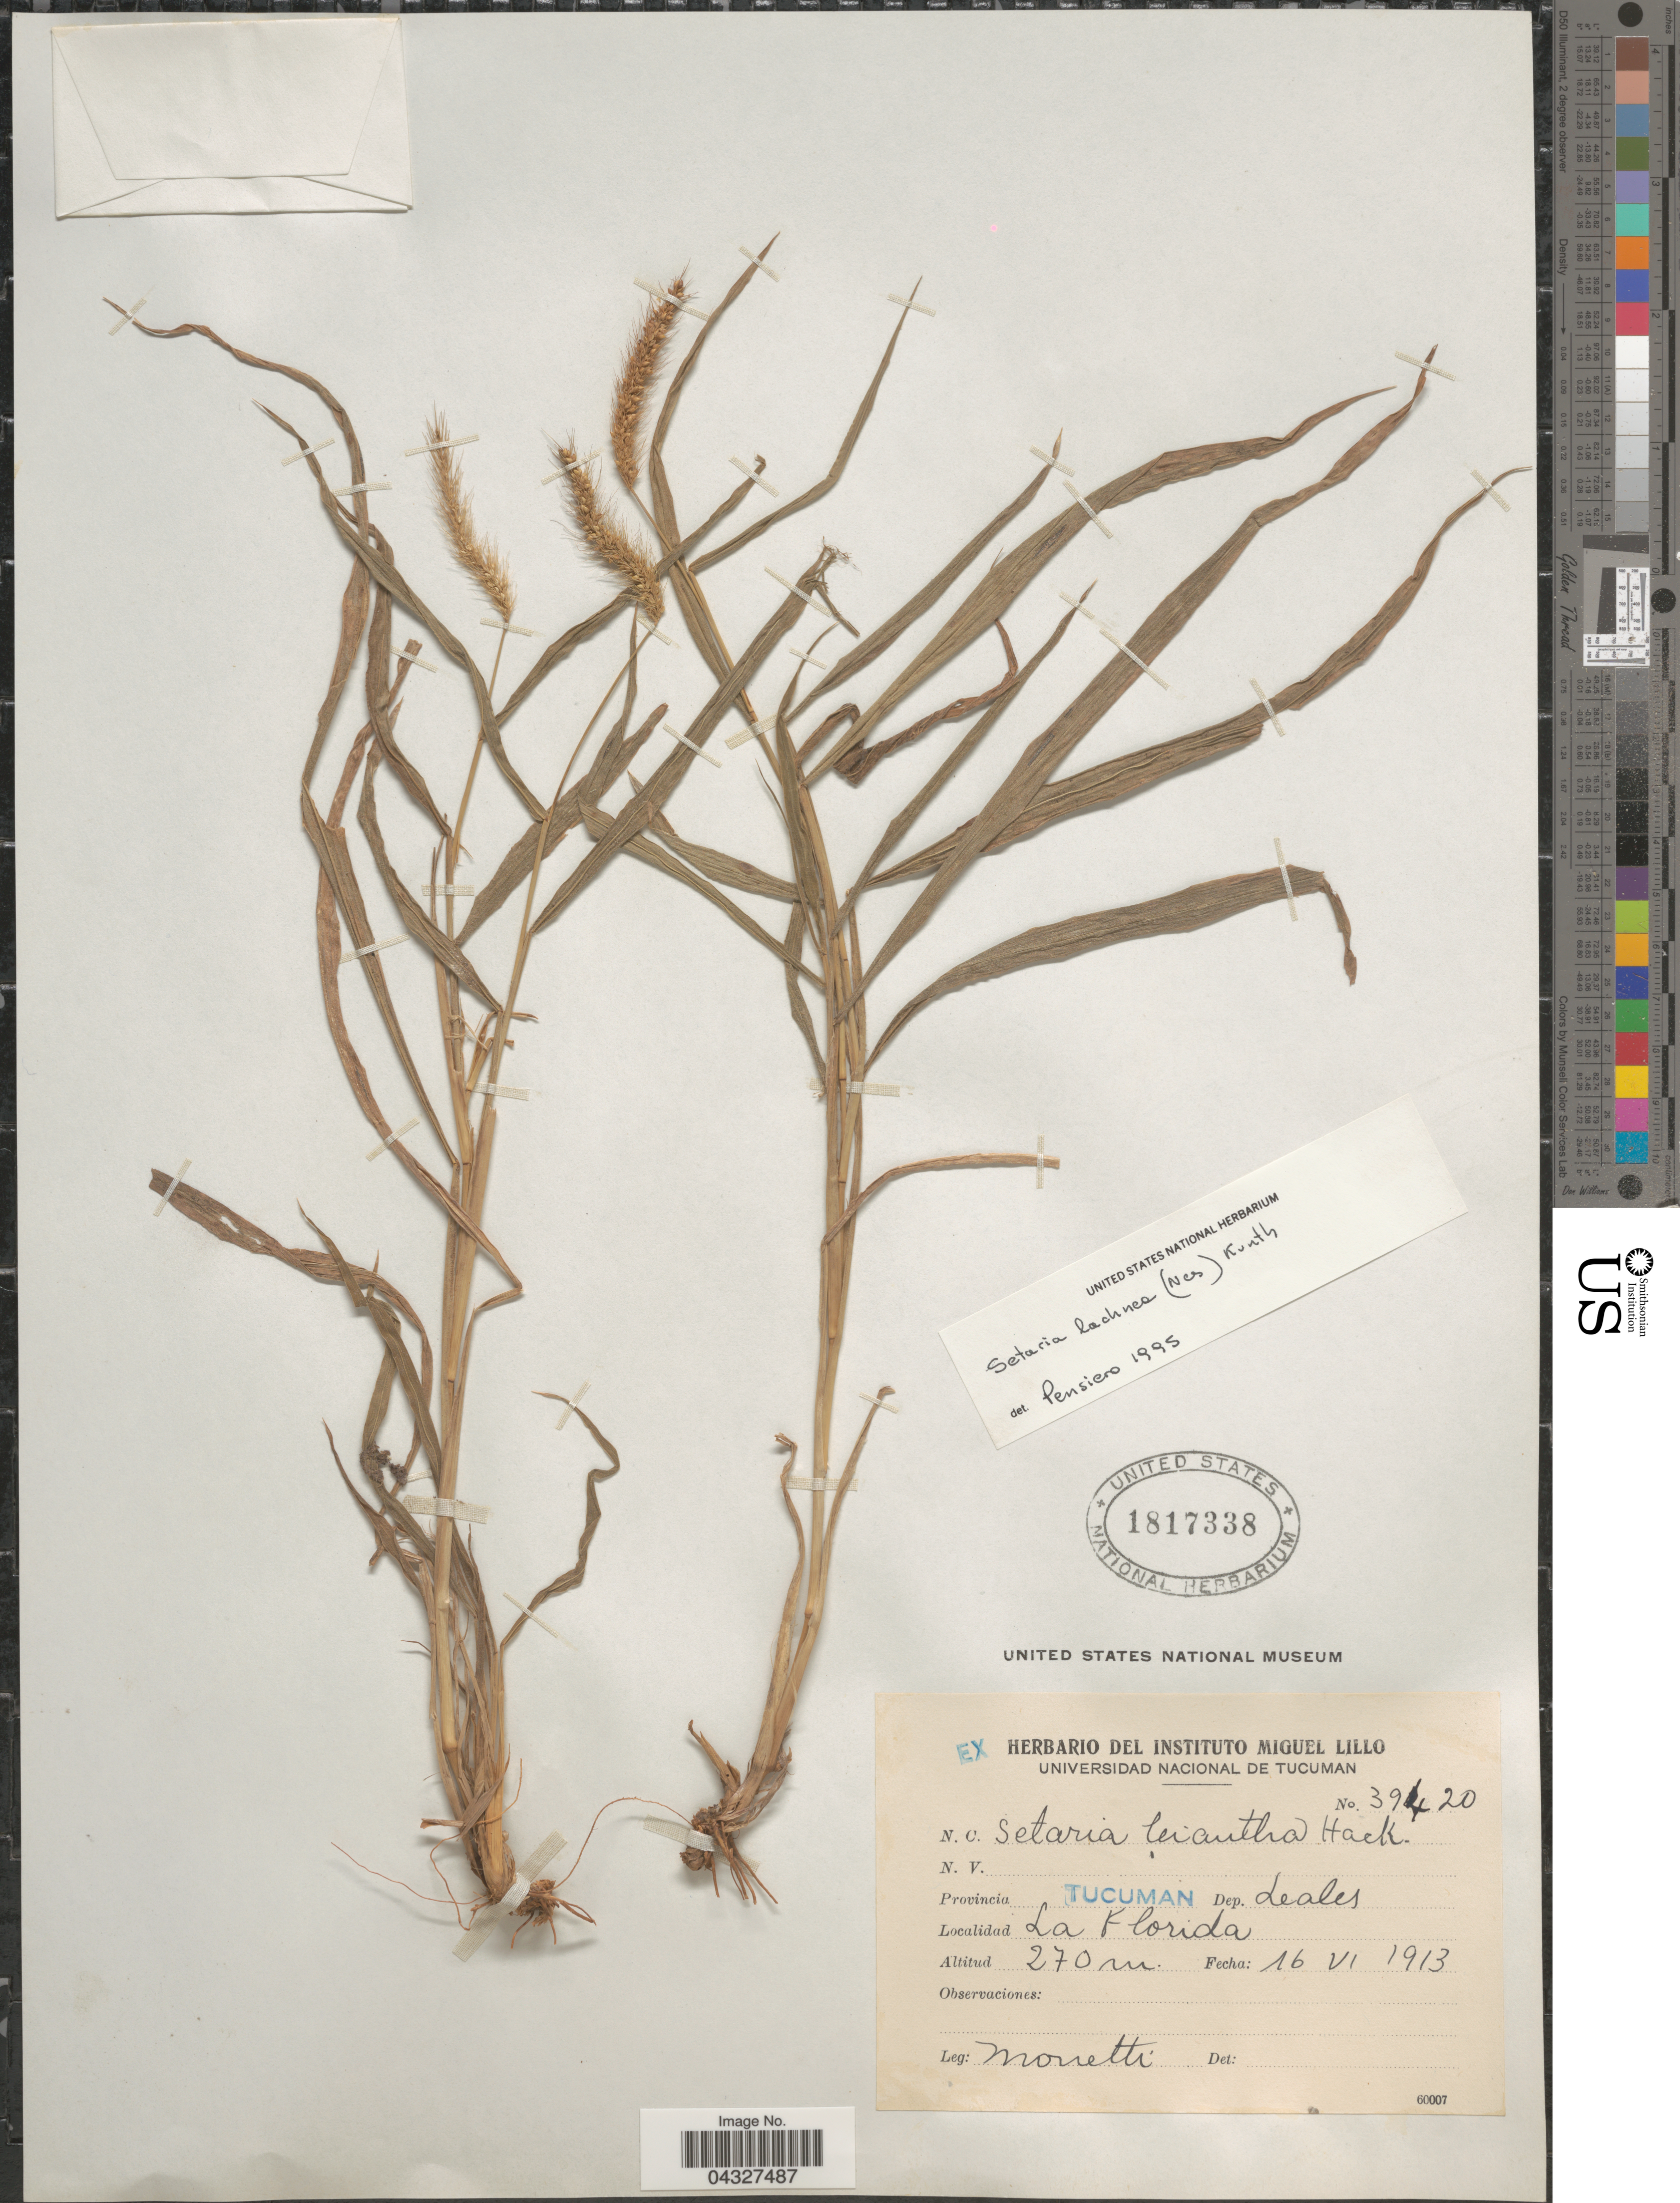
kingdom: Plantae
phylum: Tracheophyta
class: Liliopsida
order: Poales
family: Poaceae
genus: Setaria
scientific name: Setaria lachnea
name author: (Nees) Kunth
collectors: Monetti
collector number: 39420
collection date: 1913-06-16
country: Argentina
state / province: Tucuman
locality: Dep. Leales. La Florida.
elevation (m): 270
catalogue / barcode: US 1817338